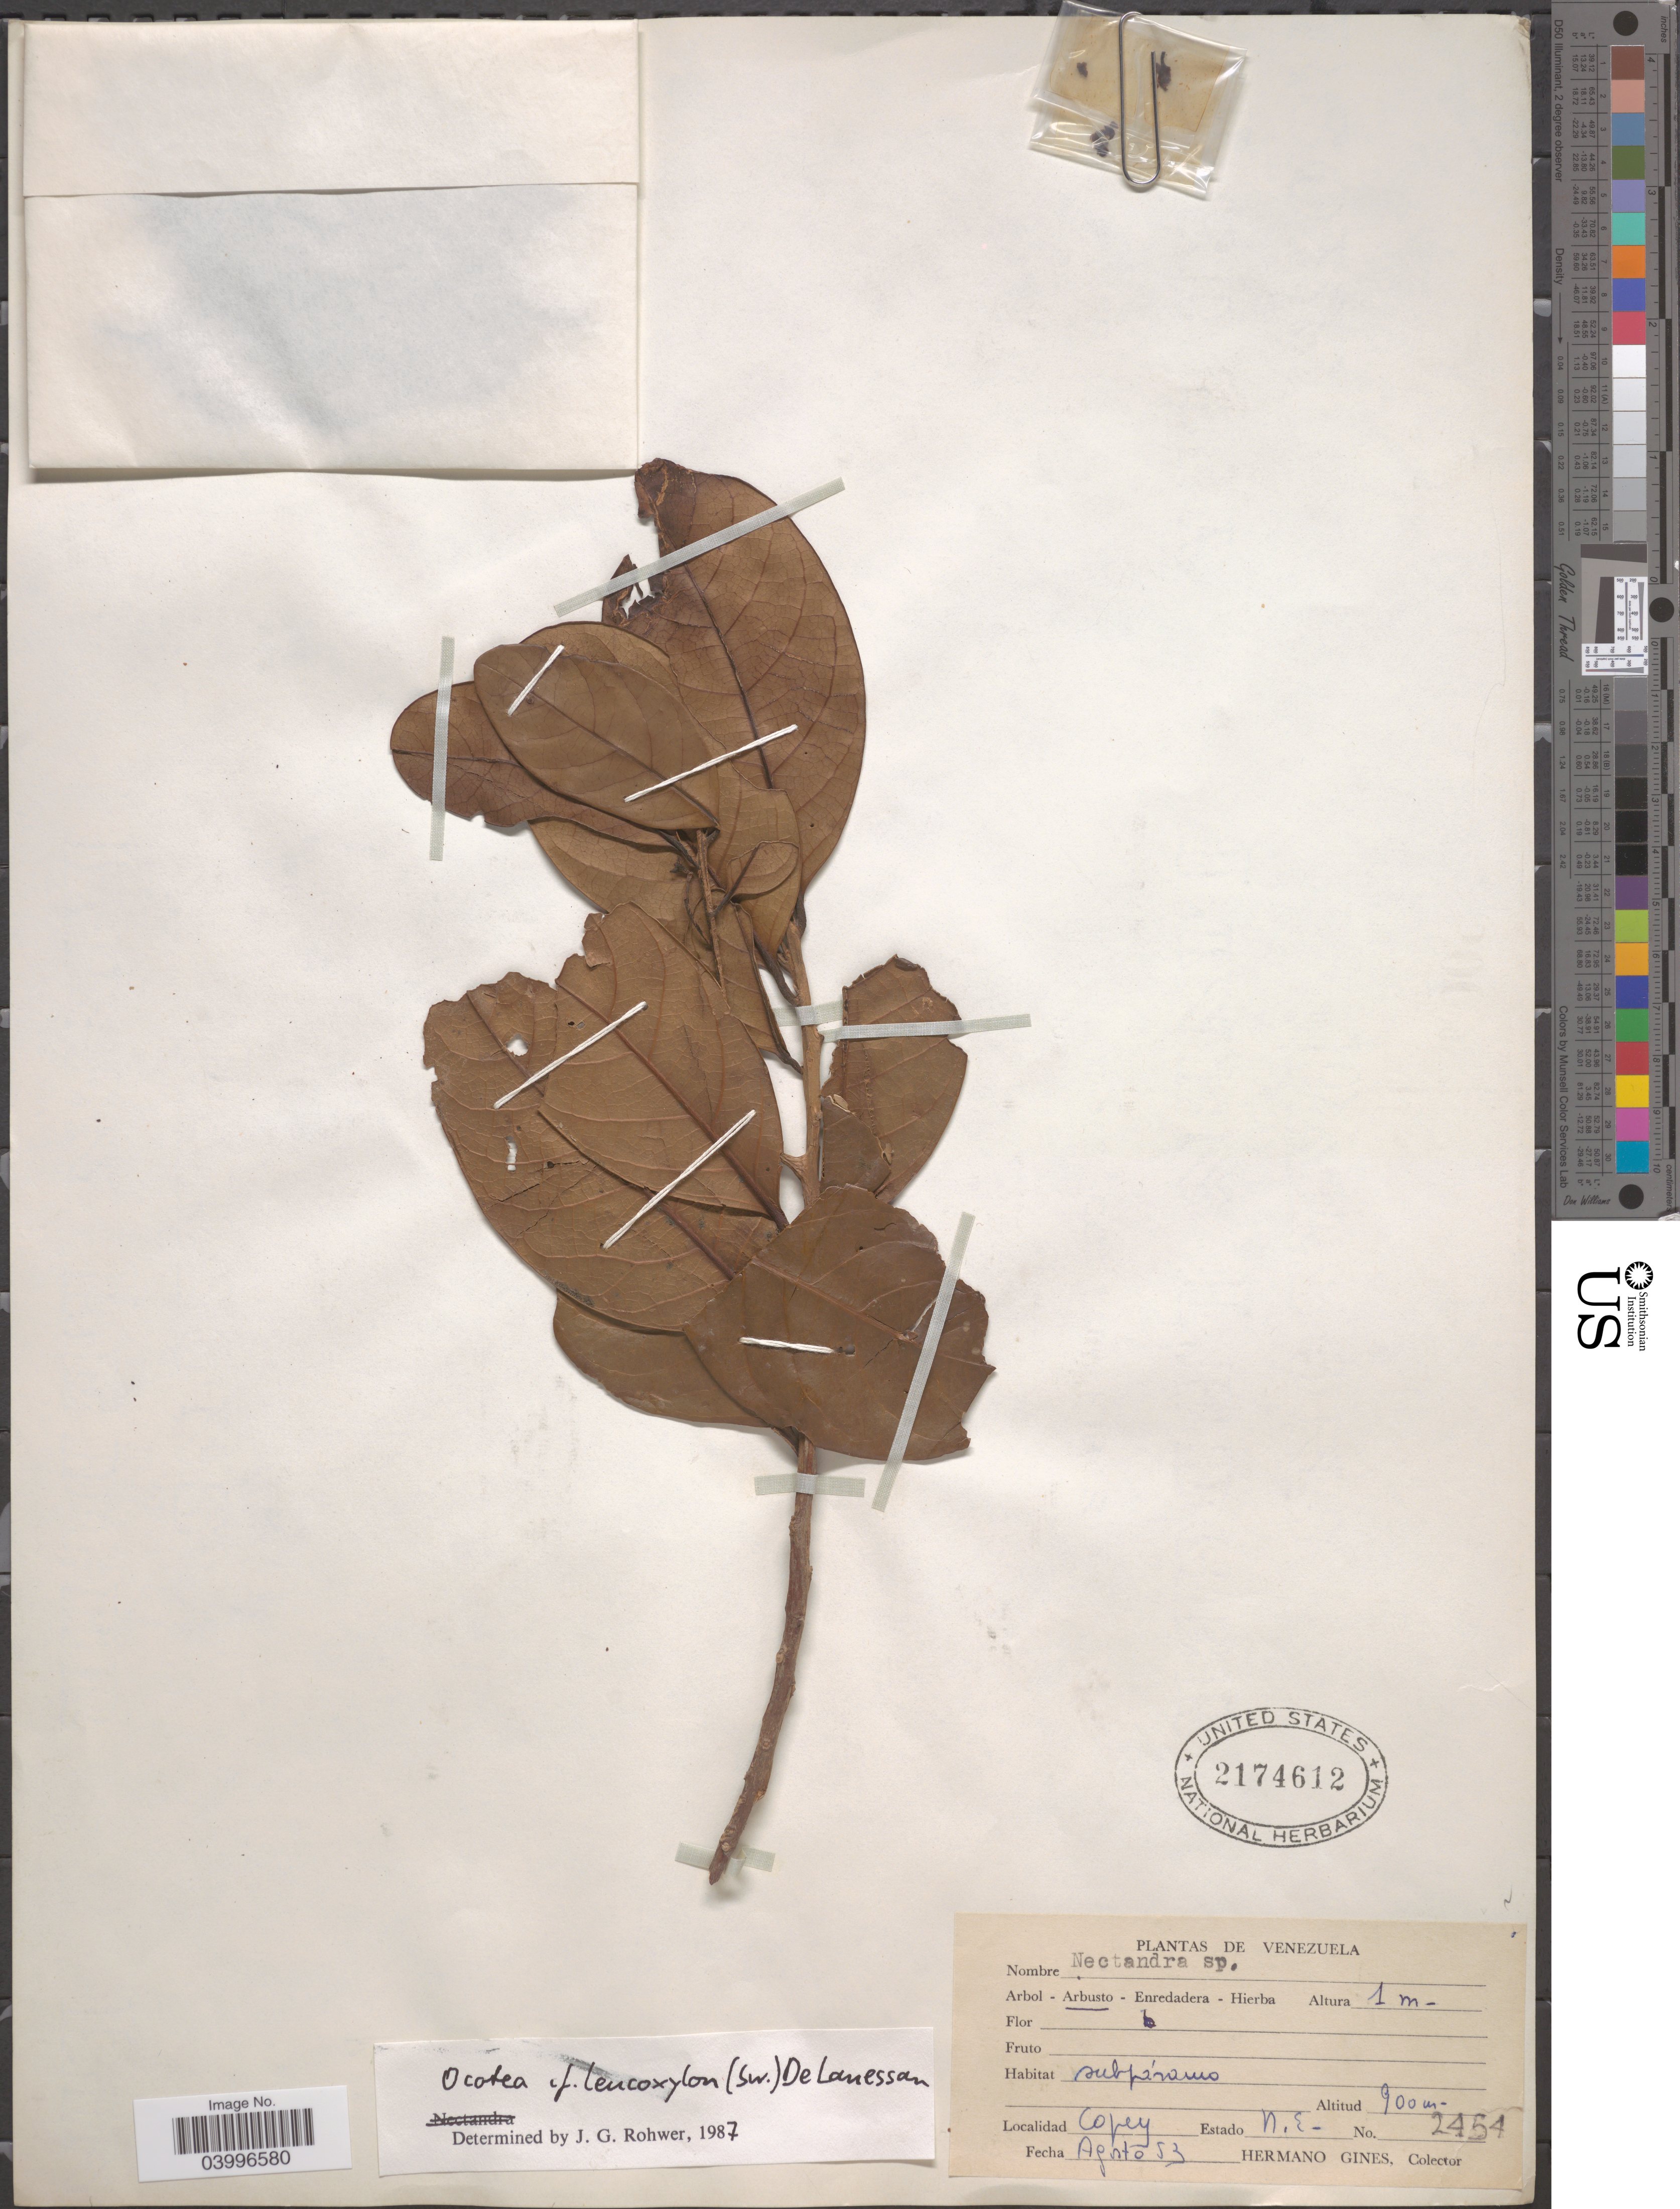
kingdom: Plantae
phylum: Tracheophyta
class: Magnoliopsida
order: Laurales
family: Lauraceae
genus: Ocotea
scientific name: Ocotea leucoxylon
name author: (Sw.) Laness.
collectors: Bro. Gines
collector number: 2454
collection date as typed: Transcribed d/m/y: /8/53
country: Venezuela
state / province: Nueva Esparta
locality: Copey. Estado N. E.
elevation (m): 900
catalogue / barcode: US 2174612